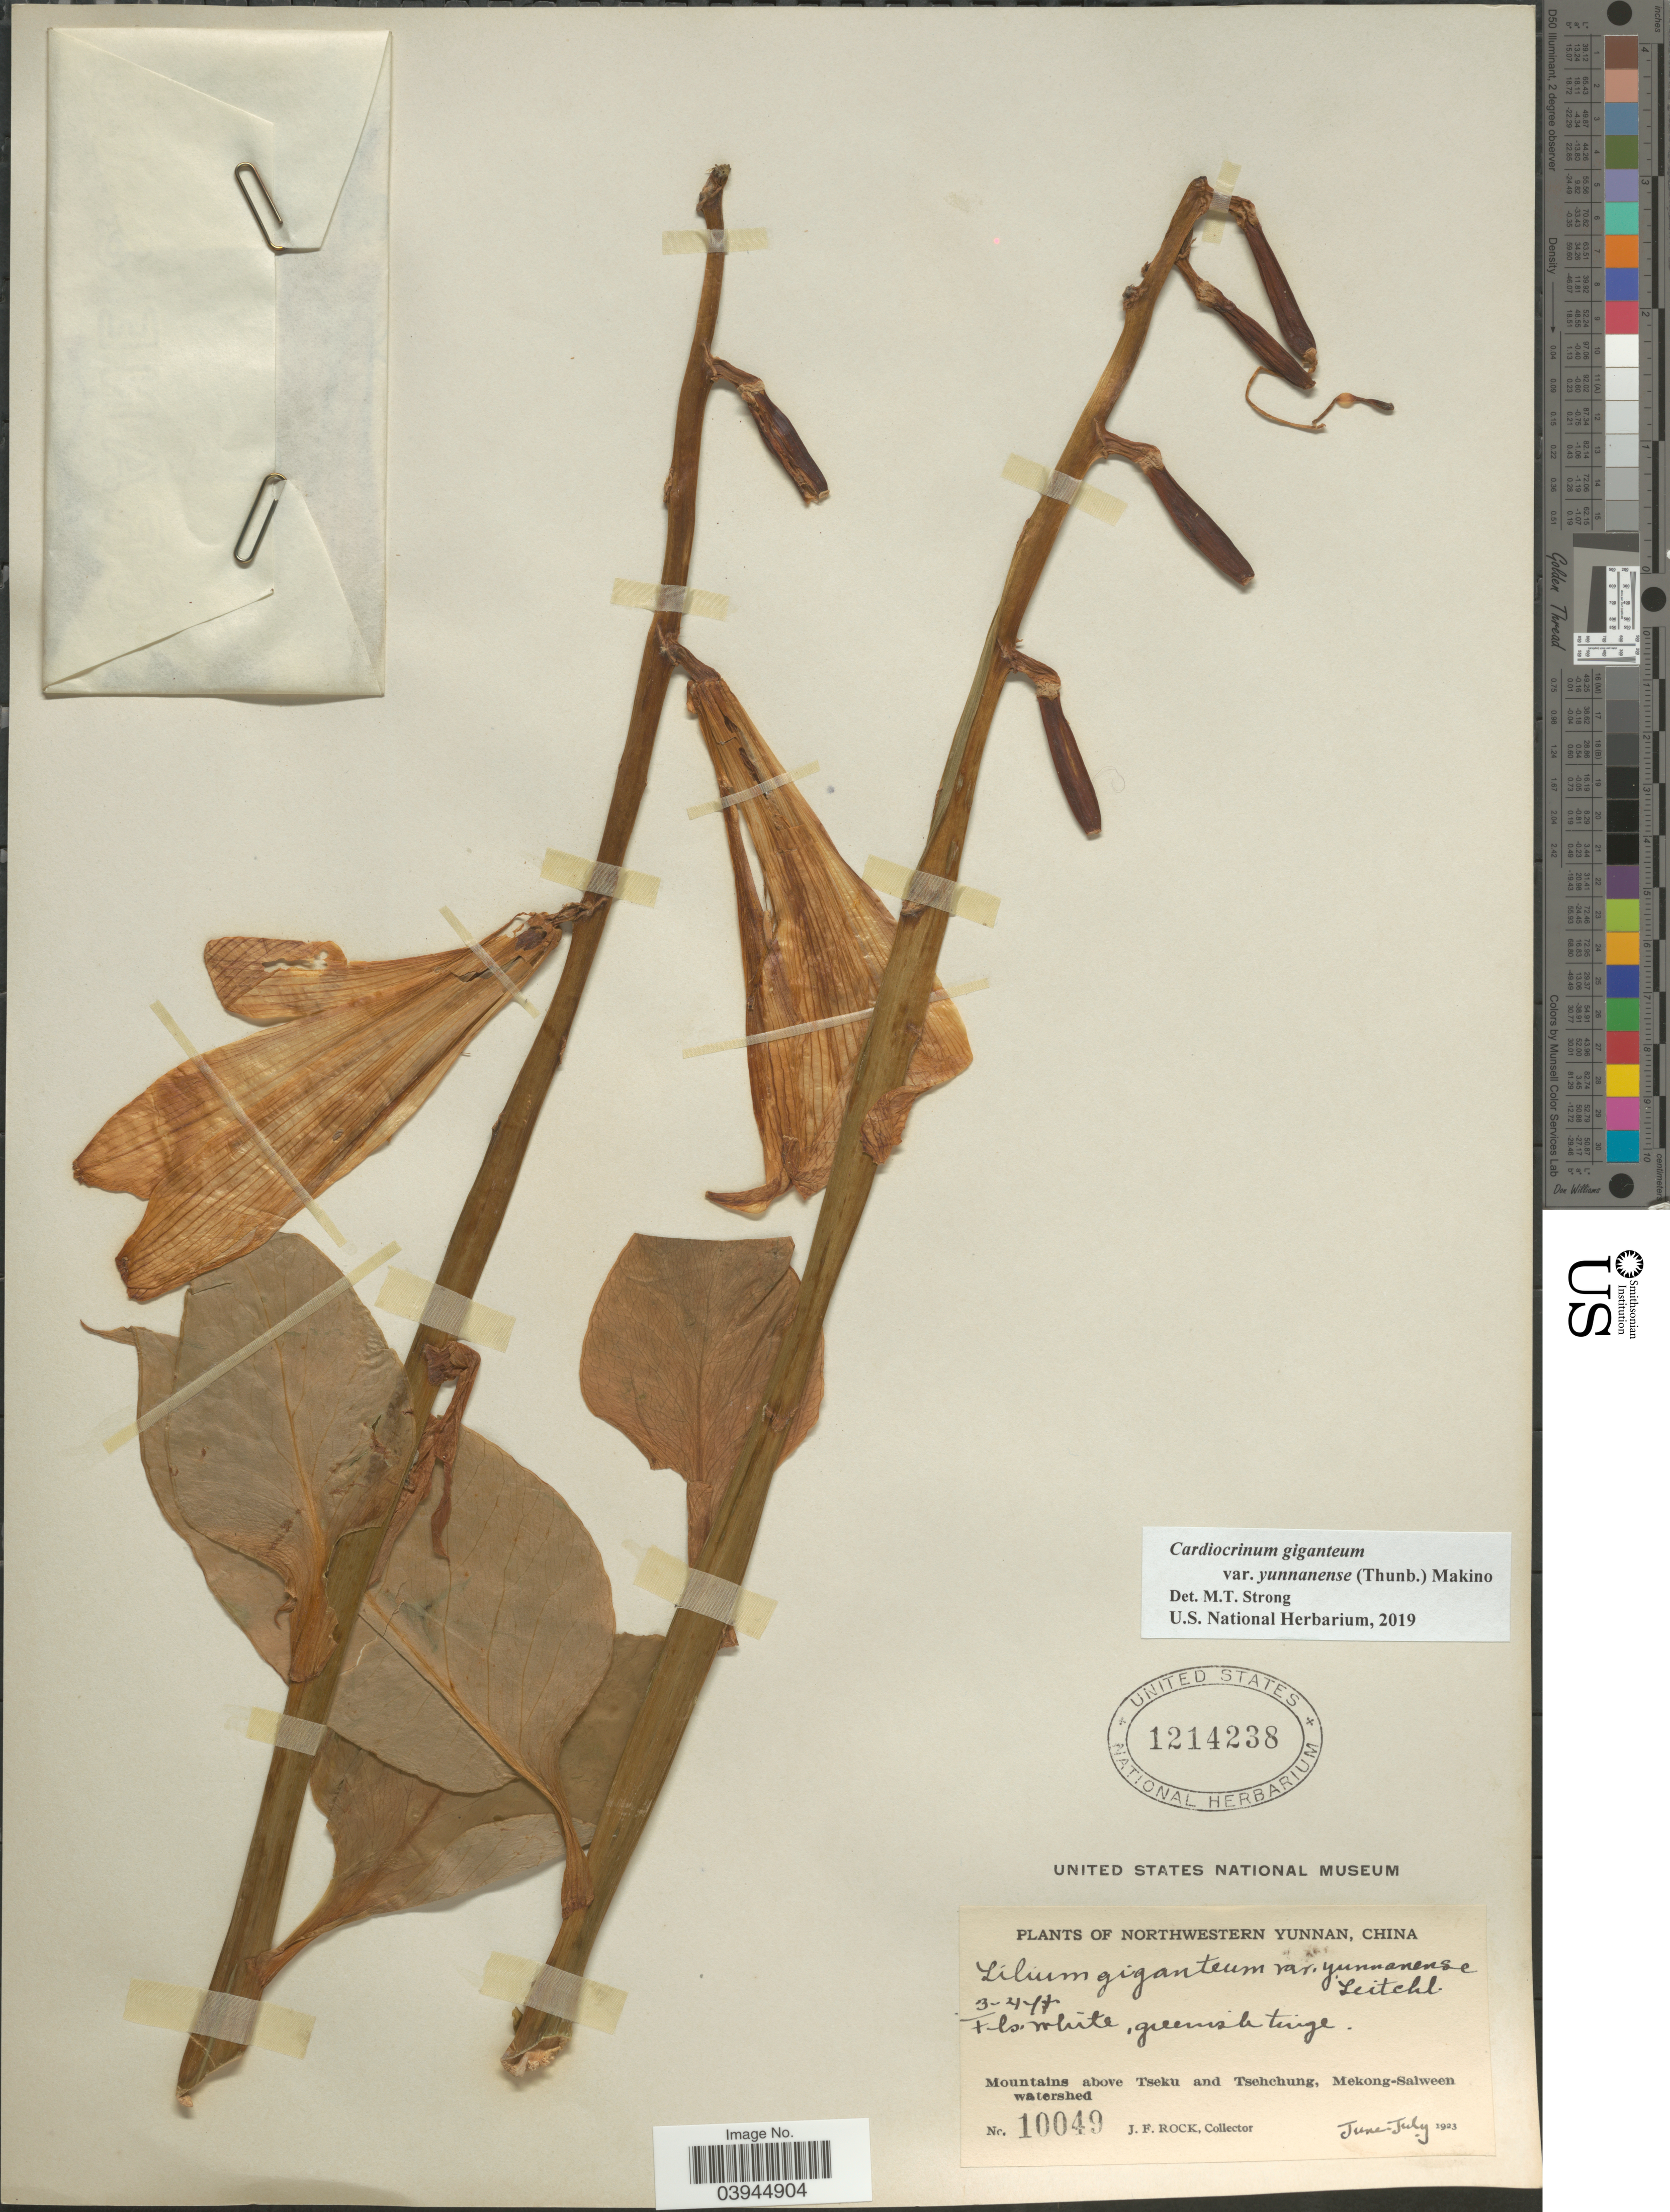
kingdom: Plantae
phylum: Tracheophyta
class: Liliopsida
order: Liliales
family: Liliaceae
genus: Cardiocrinum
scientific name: Cardiocrinum giganteum var. yunnanense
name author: (Leichtlin ex Elwes) Stearn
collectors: J. Rock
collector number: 10049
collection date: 1923-06/1923-07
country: China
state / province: Yunnan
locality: Northwestern Yunnan. Mountains above Tseku and Tsehchung, Mekong-Salween watershed.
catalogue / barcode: US 1214238